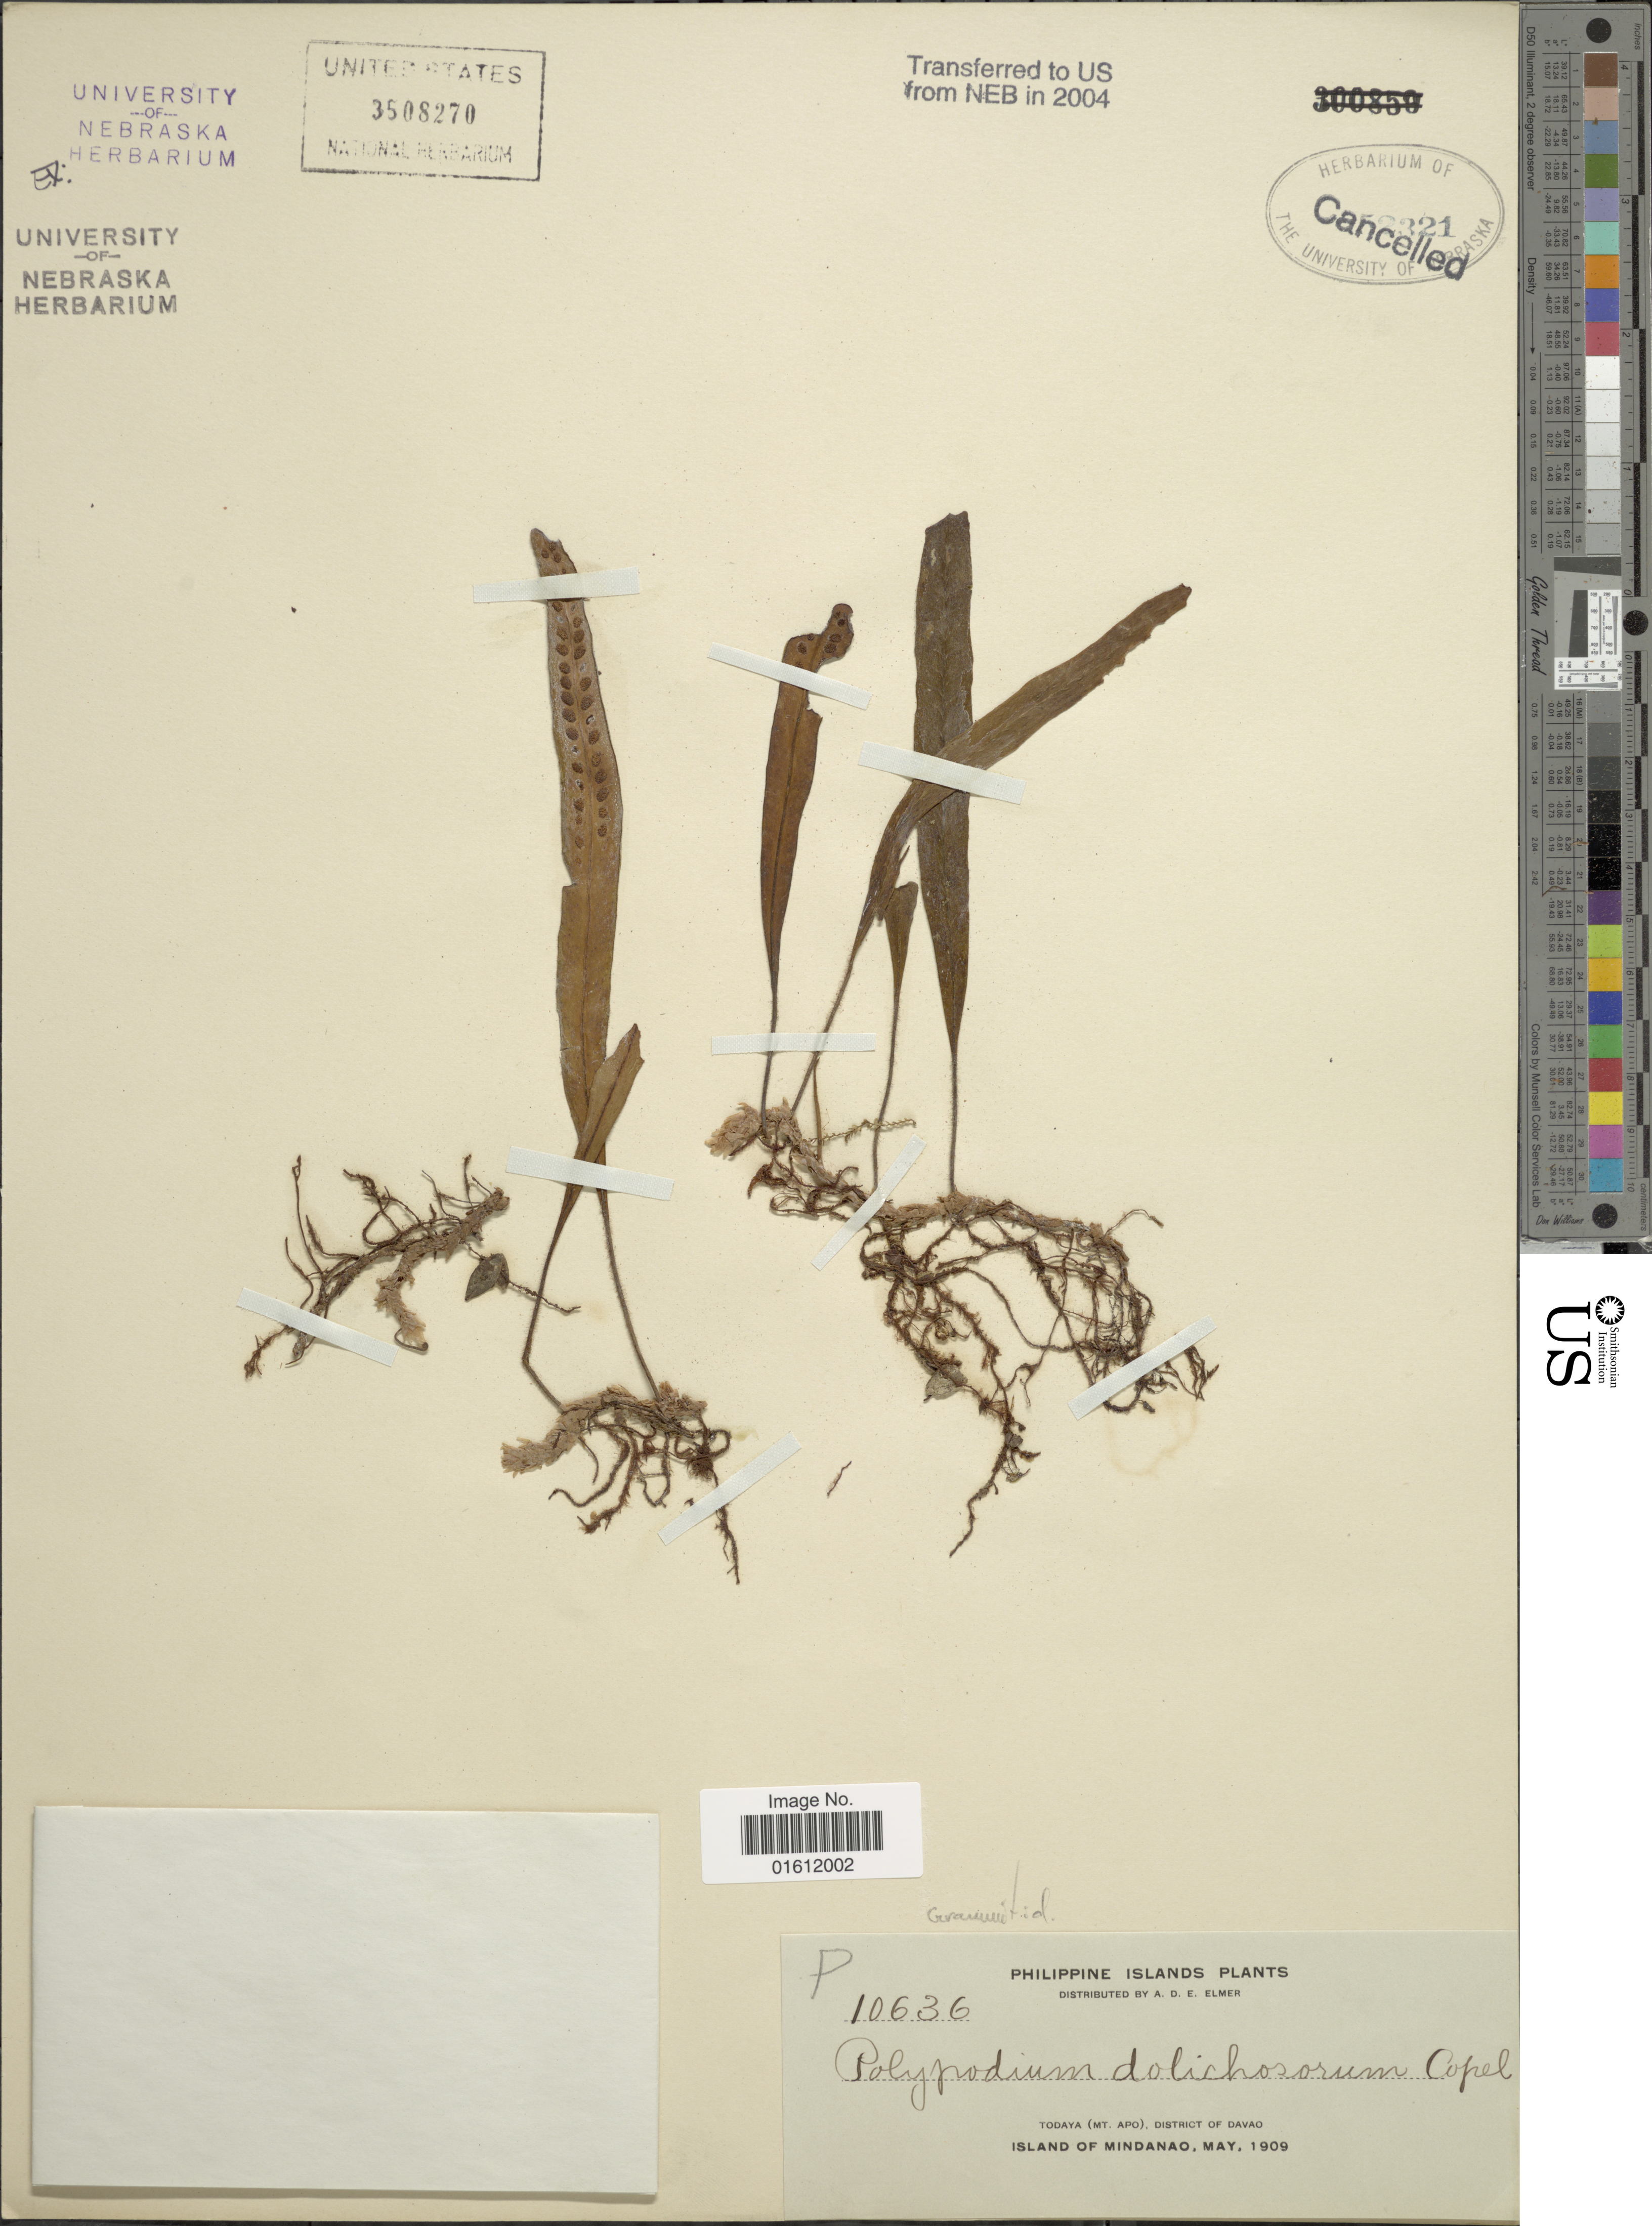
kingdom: Plantae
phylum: Tracheophyta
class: Polypodiopsida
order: Polypodiales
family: Polypodiaceae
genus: Oreogrammitis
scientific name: Oreogrammitis dolichosora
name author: (Copel.) Parris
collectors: A. D. E. Elmer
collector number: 10636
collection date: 1909-05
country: Philippines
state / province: Davao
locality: Philippine Islands, Todaya (Mt Apo), District Davao, Island of Mindanao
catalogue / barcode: US 3508270